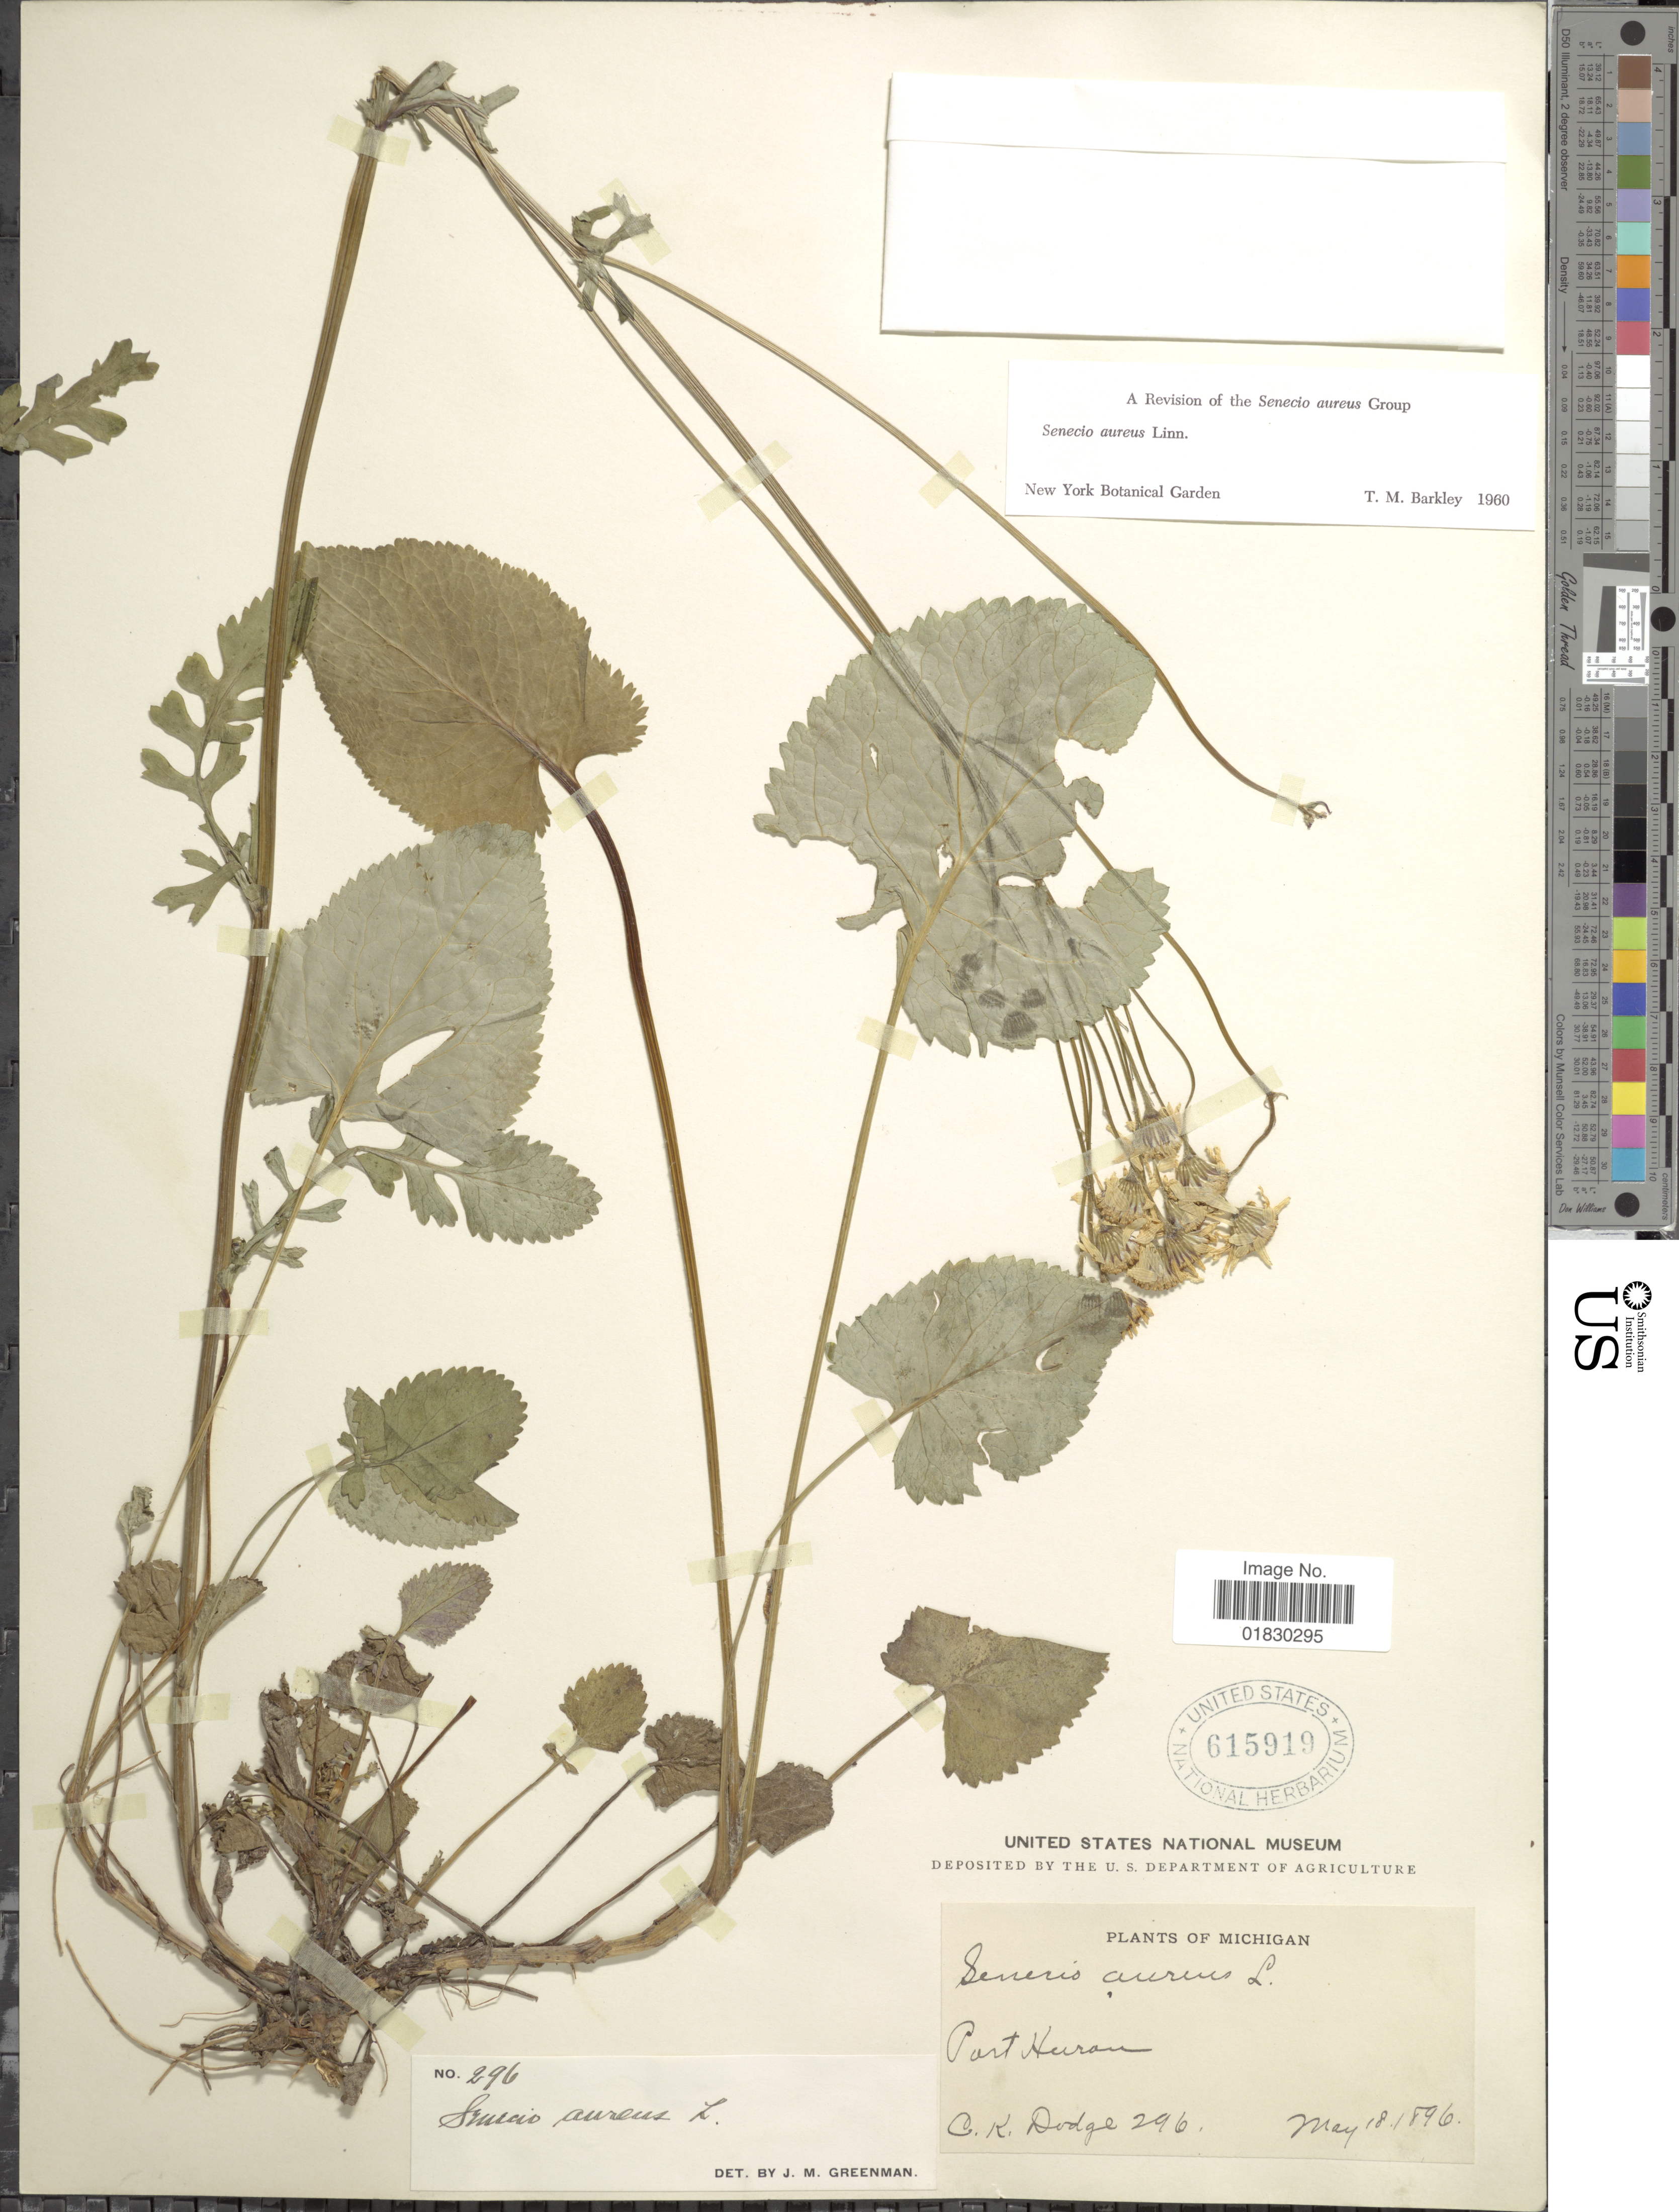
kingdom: Plantae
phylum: Tracheophyta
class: Magnoliopsida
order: Asterales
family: Asteraceae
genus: Packera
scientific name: Packera aurea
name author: (L.) Á. Löve & D. Löve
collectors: C. Dodge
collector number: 296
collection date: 1896-05-18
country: United States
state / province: Michigan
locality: Port Huron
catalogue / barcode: US 615919